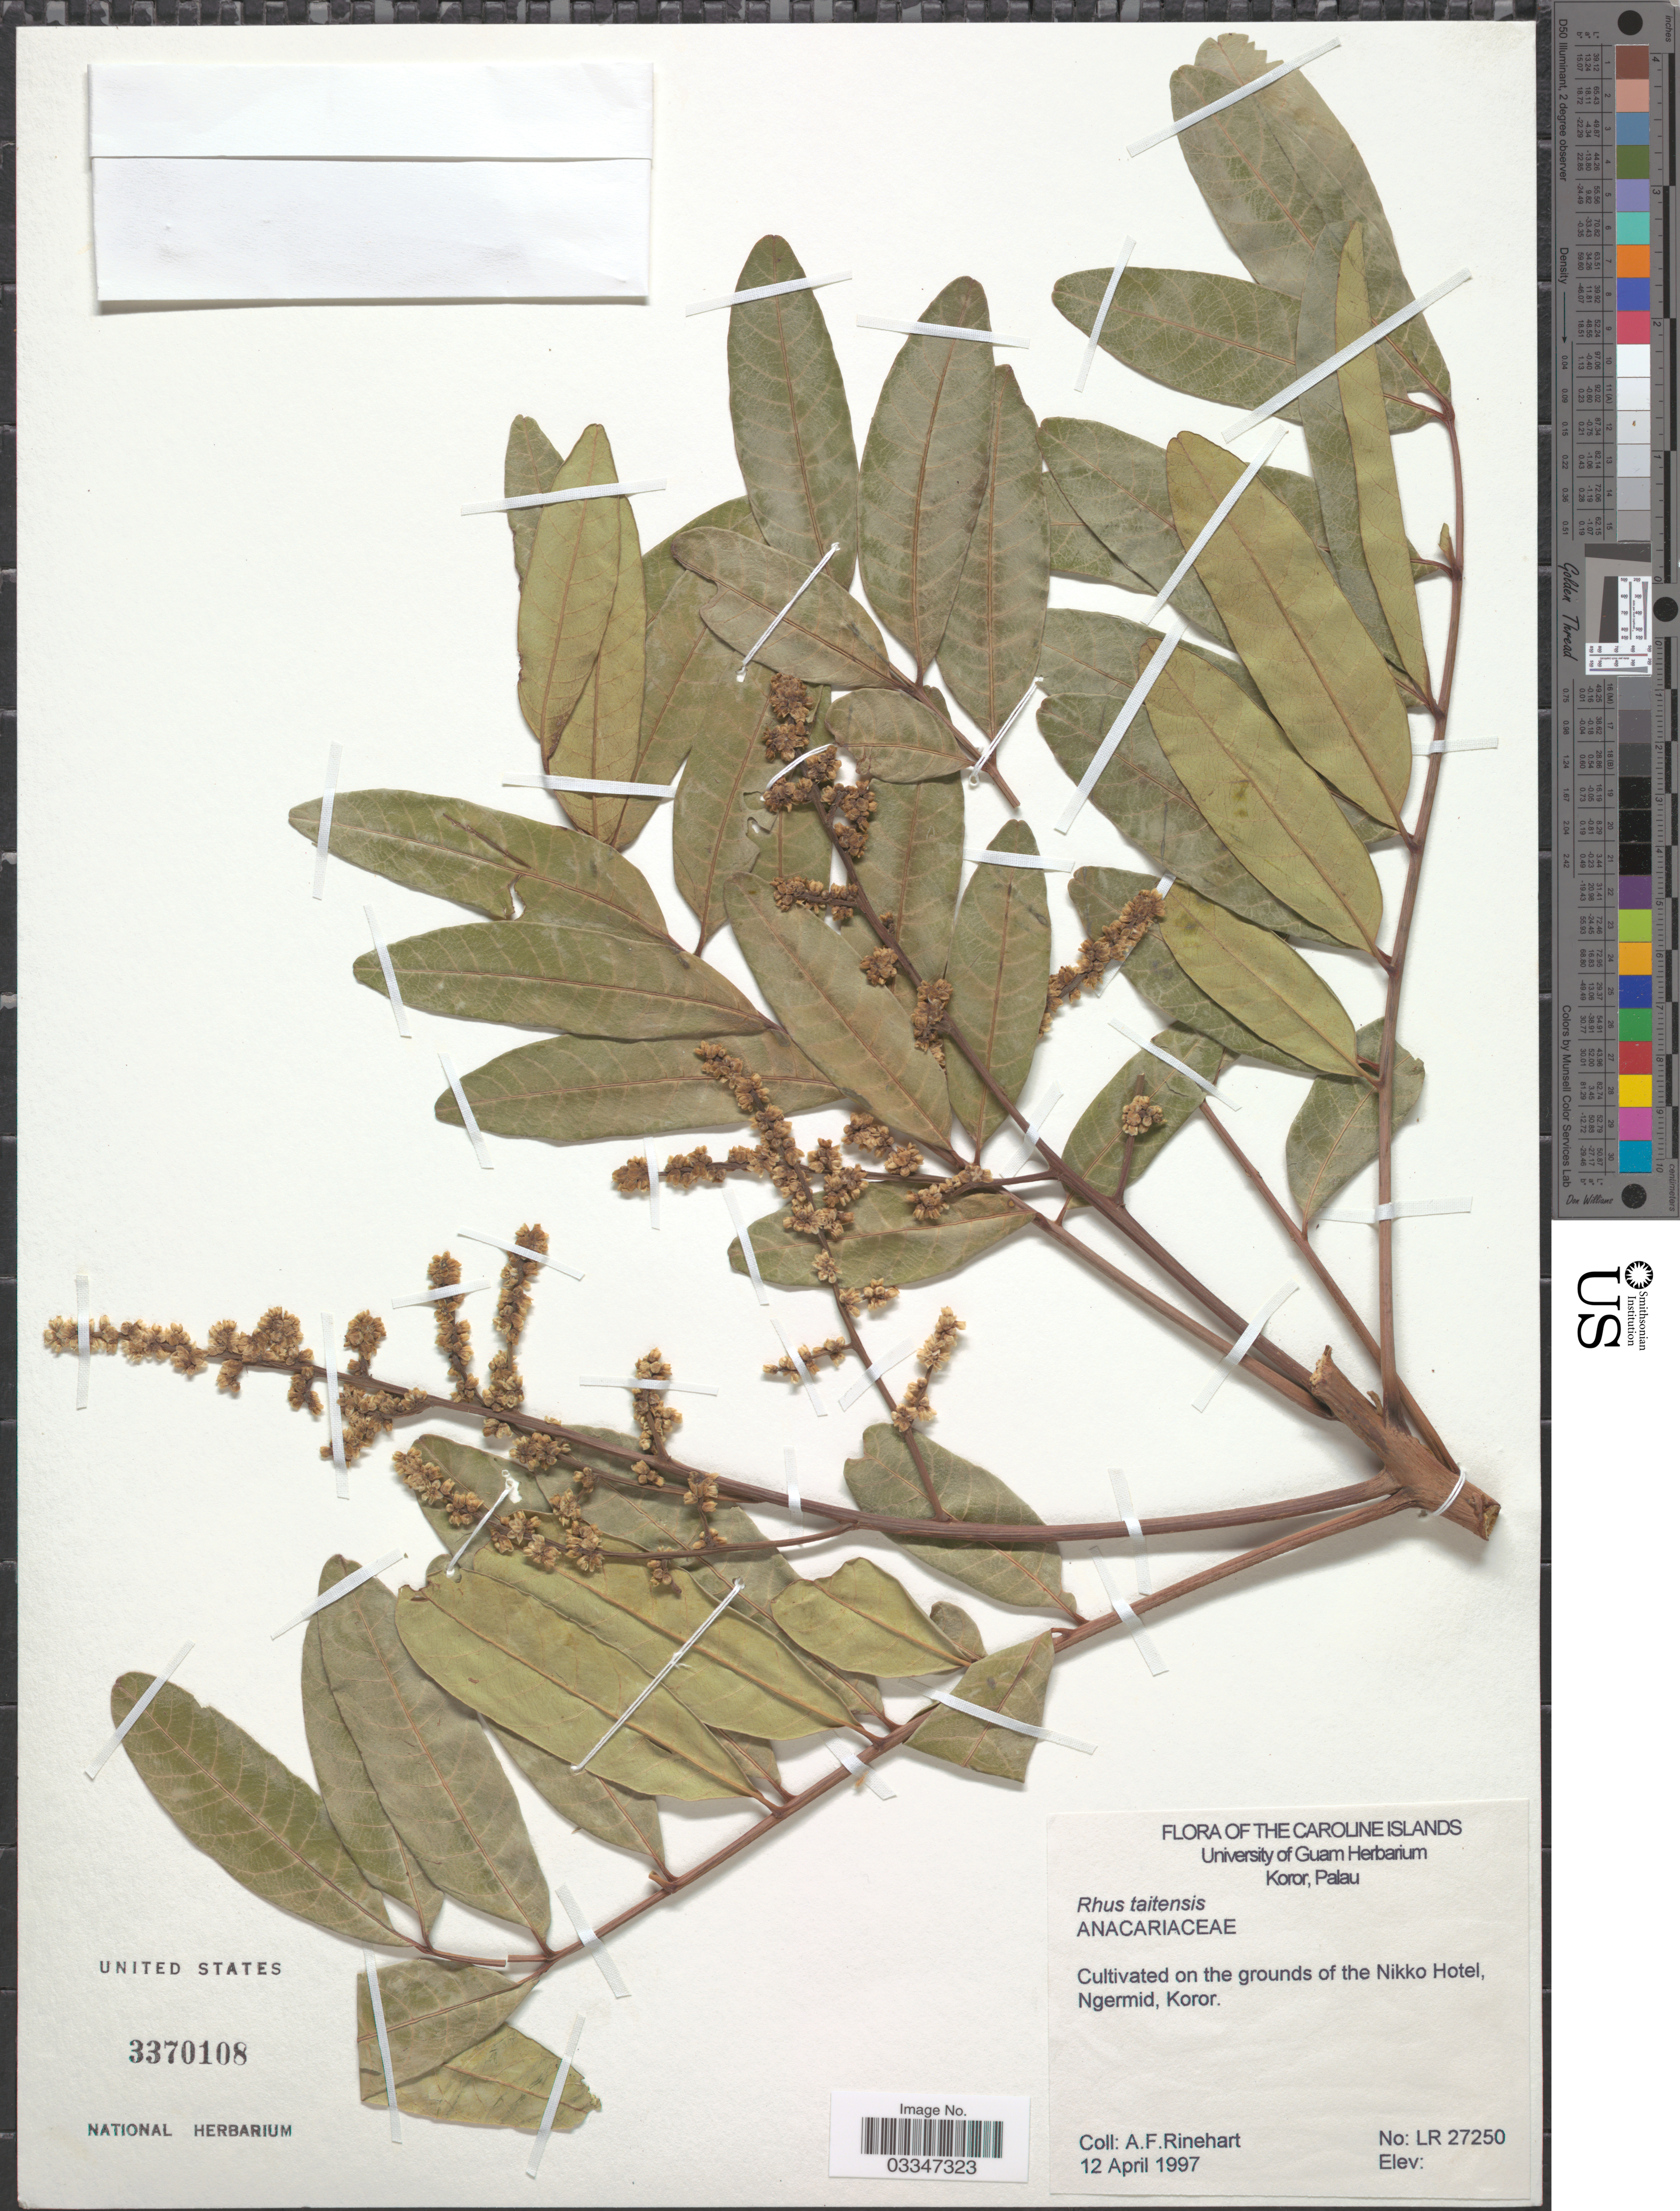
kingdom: Plantae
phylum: Tracheophyta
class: Magnoliopsida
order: Sapindales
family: Anacardiaceae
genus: Rhus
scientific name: Rhus taitensis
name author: Guill.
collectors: A. Rinehart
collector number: LR 27250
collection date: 1997-04-12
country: Palau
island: Oreor [Koror]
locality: The Caroline Islands. Koror. Palau. Cultivated on the grounds of the Nikko Hotel, Ngermid, Koror.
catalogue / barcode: US 3370108